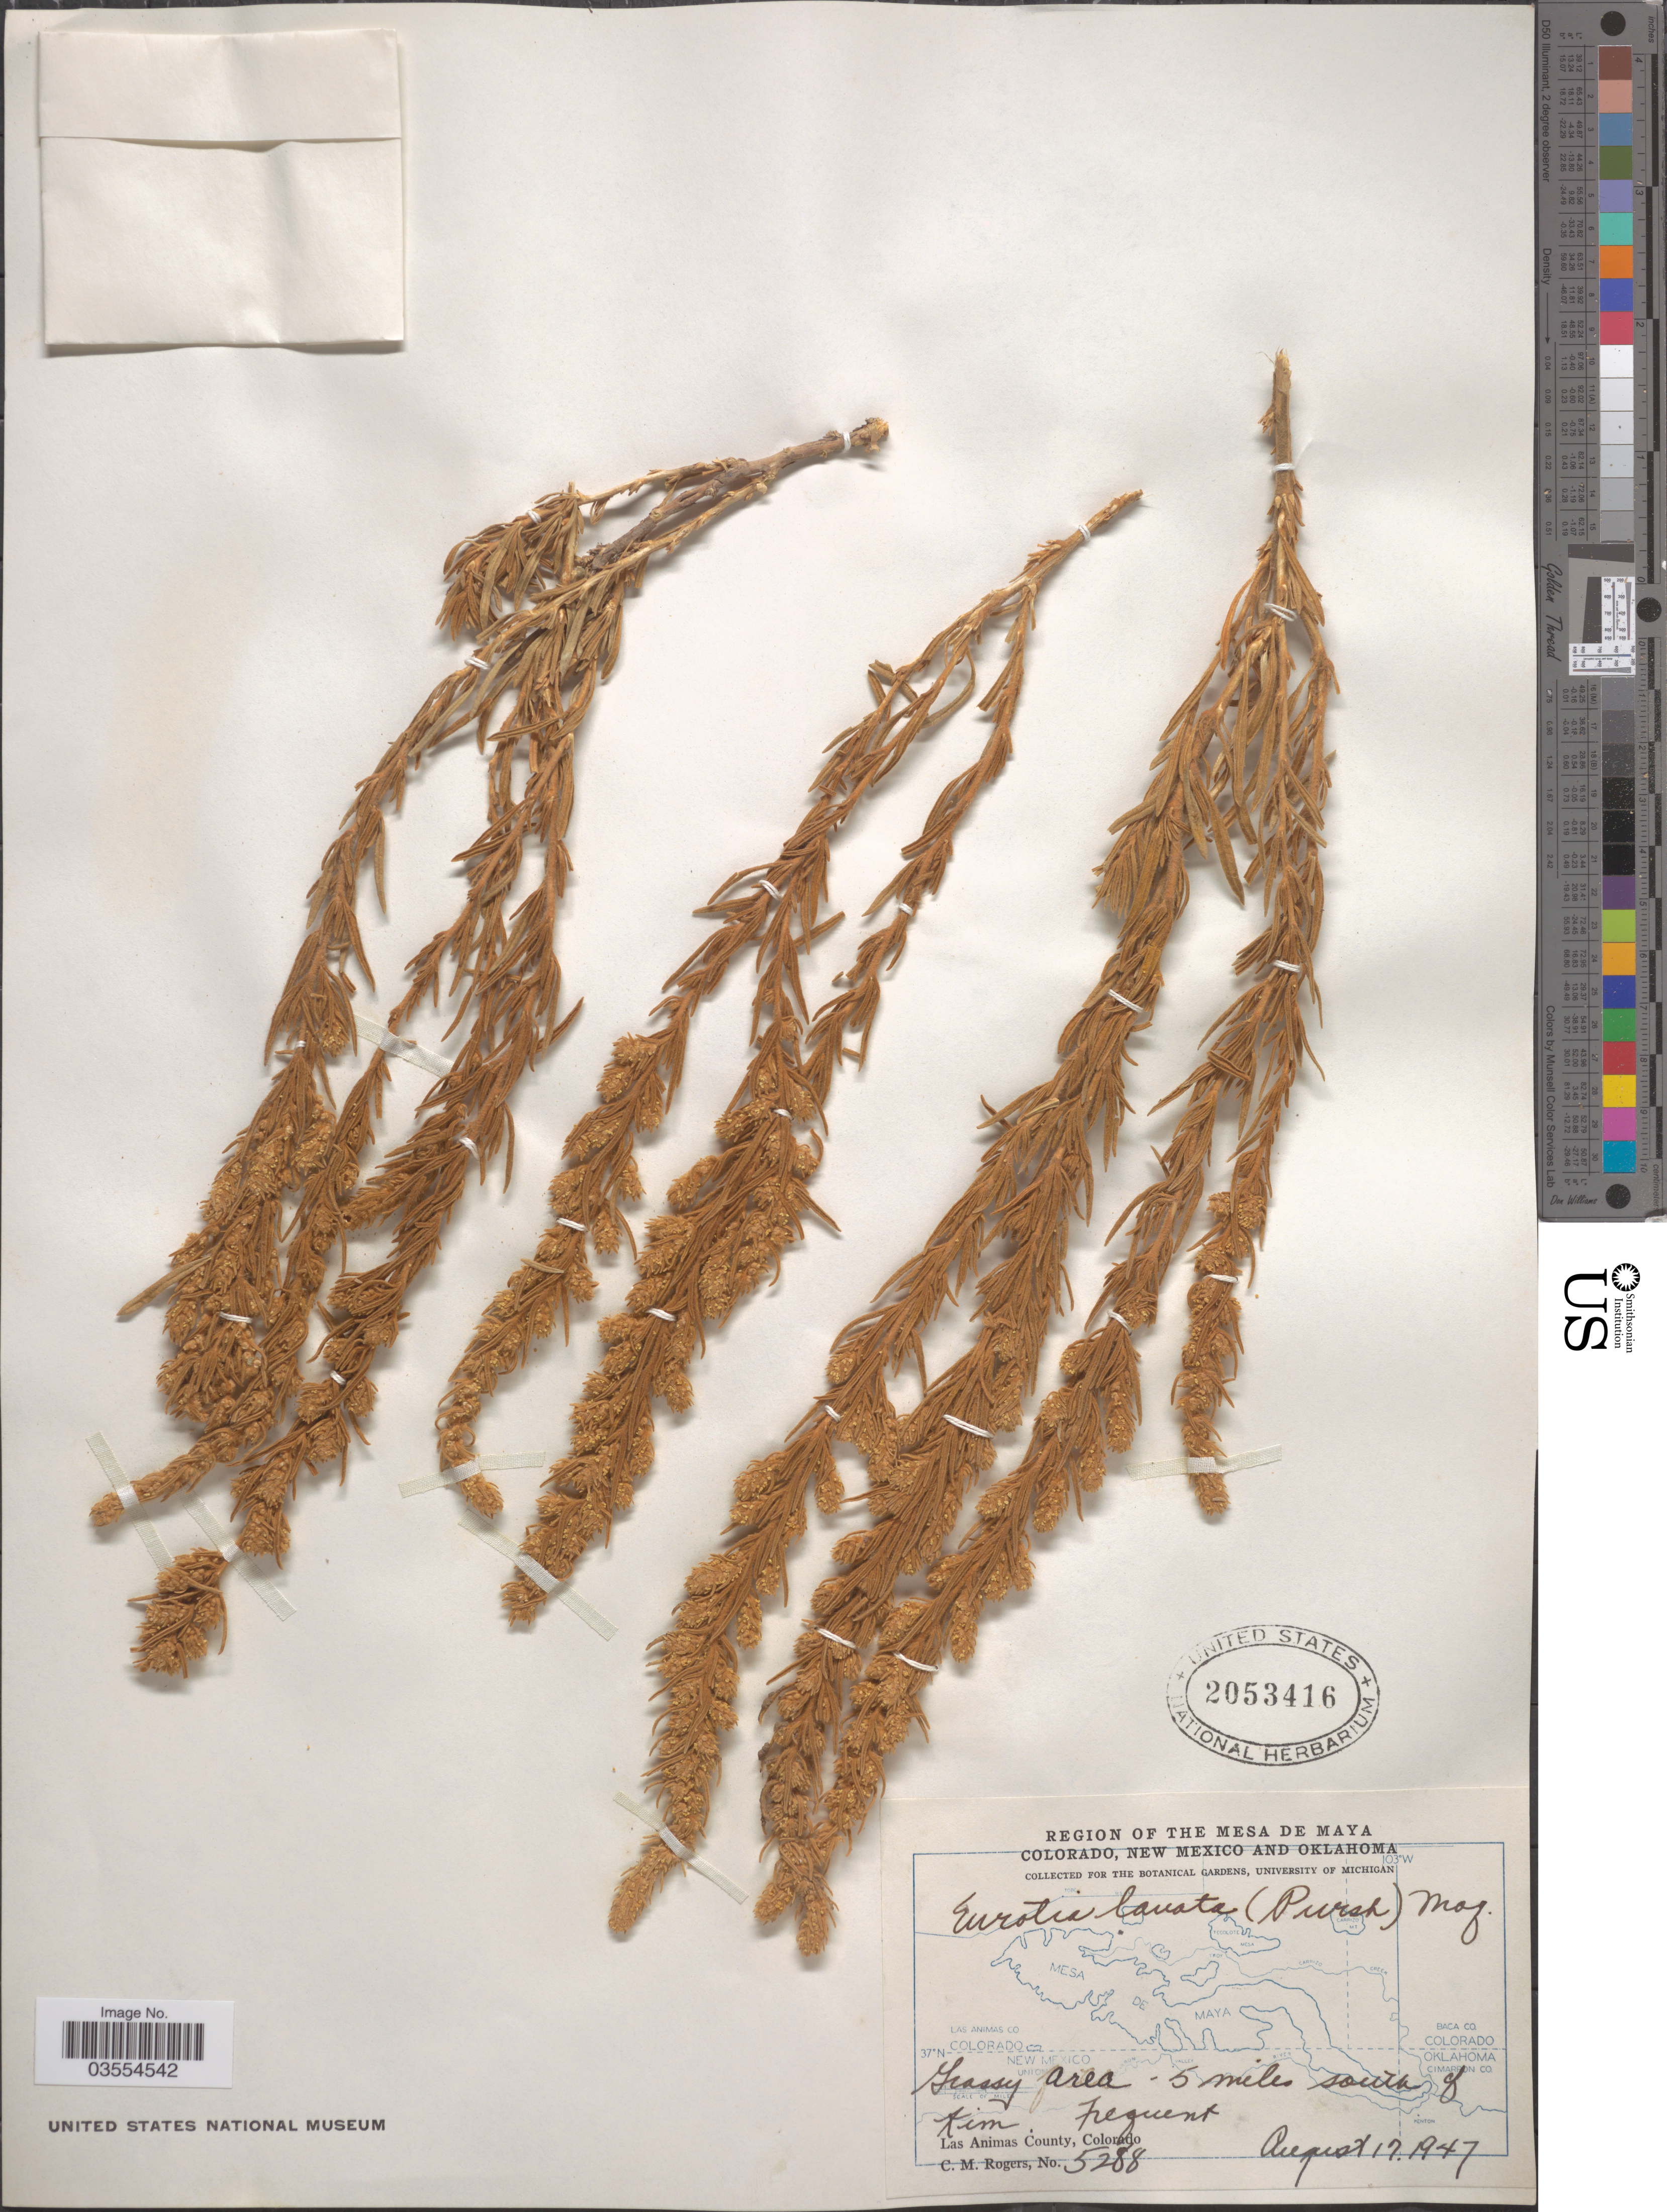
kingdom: Plantae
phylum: Tracheophyta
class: Magnoliopsida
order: Caryophyllales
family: Amaranthaceae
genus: Krascheninnikovia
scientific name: Krascheninnikovia lanata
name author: (Pursh) A. Meeuse & A.Smit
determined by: U.S. National Herbarium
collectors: C. M. Rogers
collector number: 5288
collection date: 1947-08-17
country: United States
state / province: Colorado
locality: Region of the Mesa de Maya. Grassy area - 5 miles south of Kim. Las Animas County.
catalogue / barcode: US 2053416